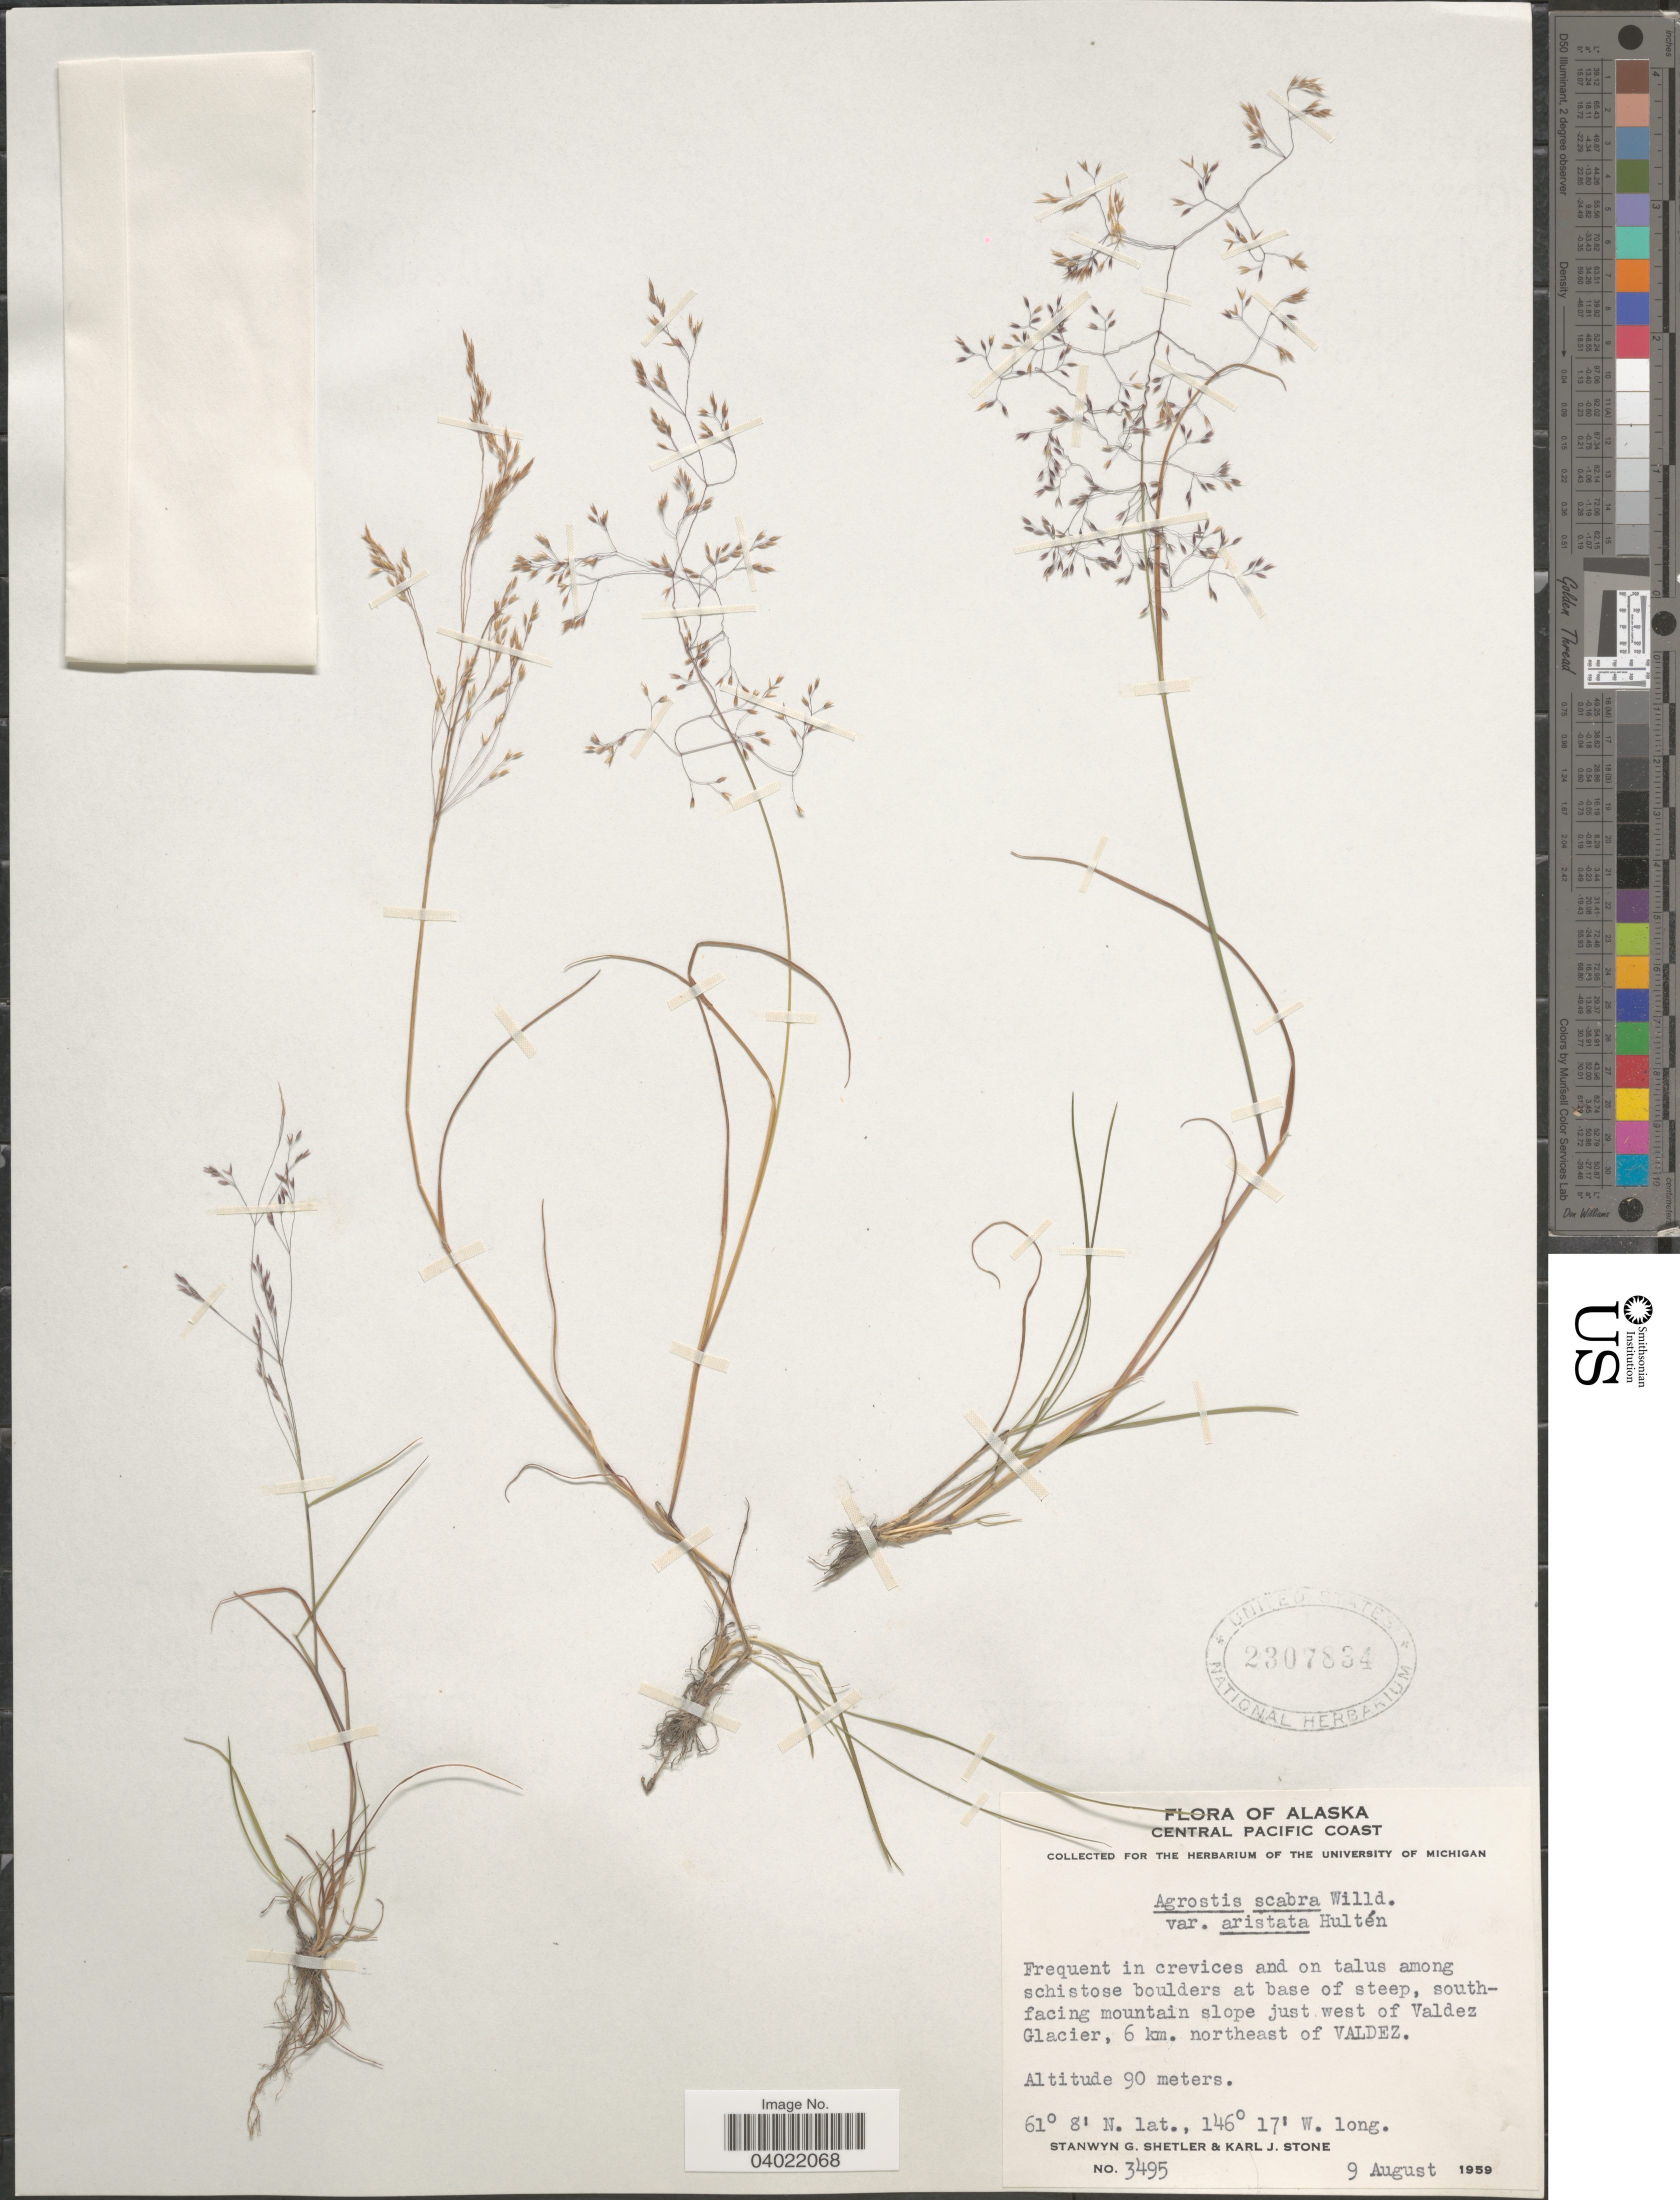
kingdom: Plantae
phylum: Tracheophyta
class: Liliopsida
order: Poales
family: Poaceae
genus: Agrostis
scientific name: Agrostis scabra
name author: Willd.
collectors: S. Shetler & K. J. Stone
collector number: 3495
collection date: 1959-08-09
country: United States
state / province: Alaska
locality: Central Pacific Coast. Frequent in crevices and on talus among schistose boulders at base of steep, south-facing mountain slope just west of Valdez Glacier, 6 km. northeast of Valdez.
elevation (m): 90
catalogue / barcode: US 2307834